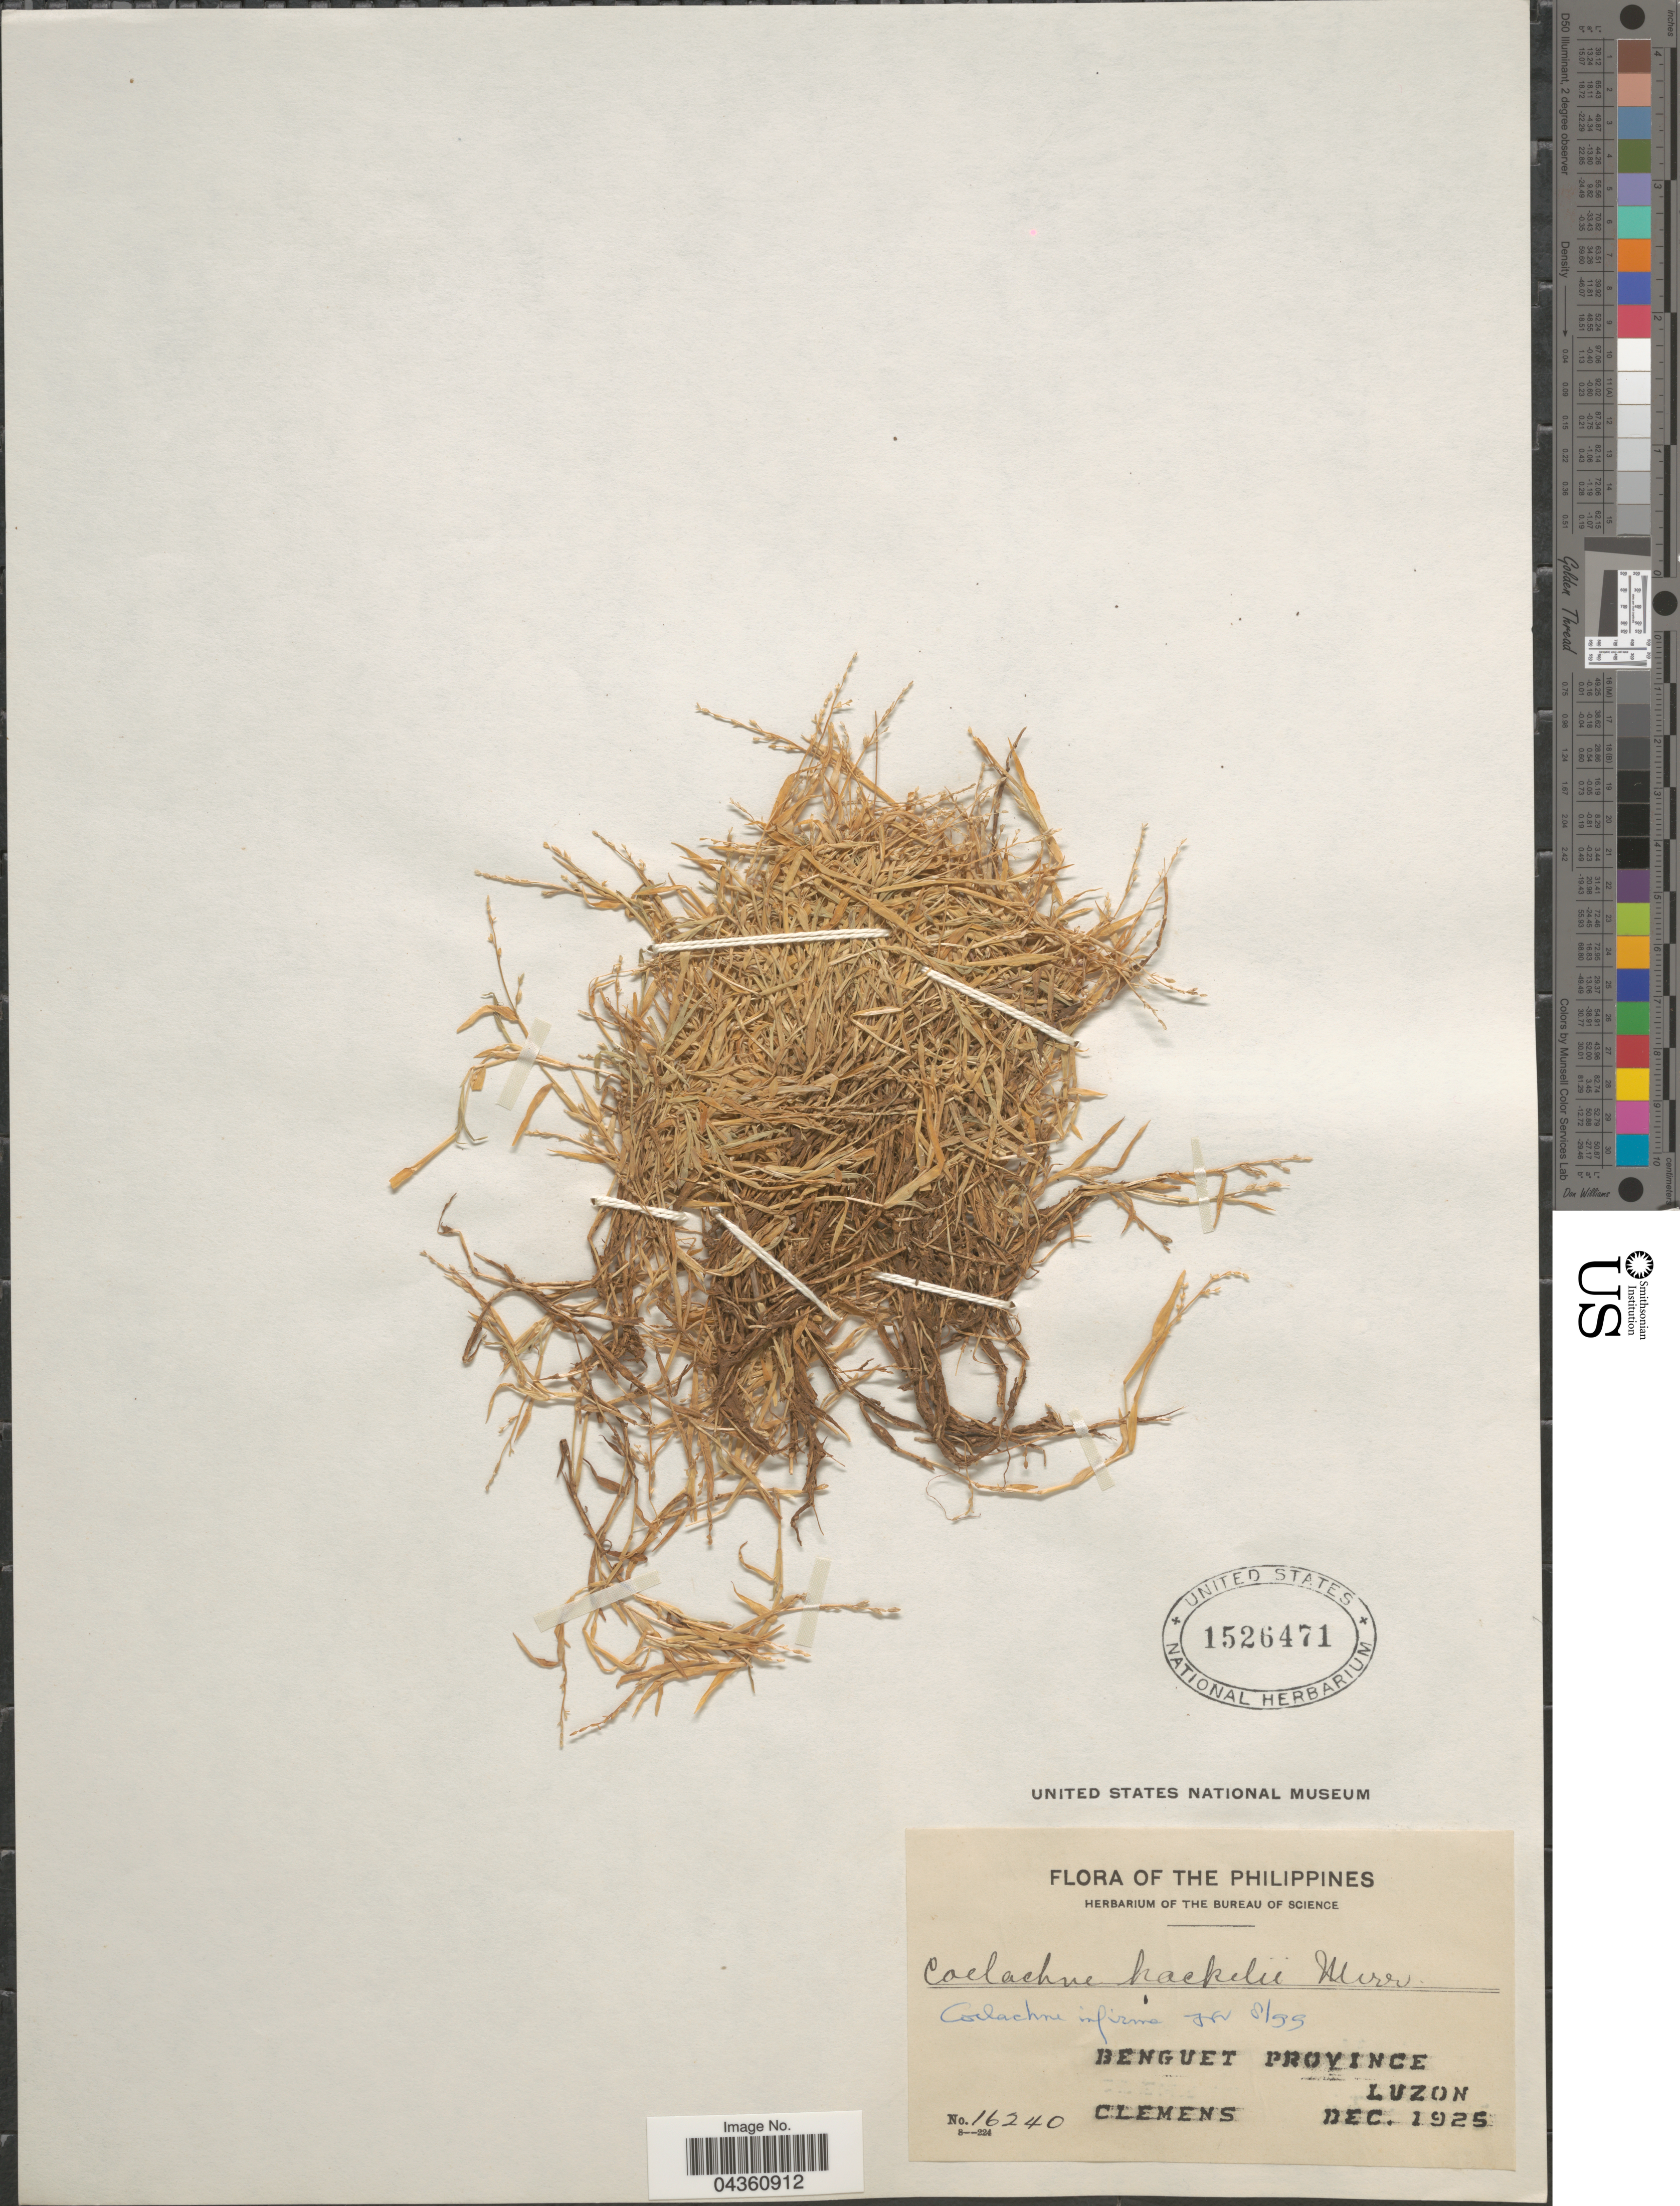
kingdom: Plantae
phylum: Tracheophyta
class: Liliopsida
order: Poales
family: Poaceae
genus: Coelachne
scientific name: Coelachne infirma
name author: Büse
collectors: -. Clemens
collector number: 16240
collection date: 1925-12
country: Philippines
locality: Benguet Province. Luzon.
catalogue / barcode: US 1526471